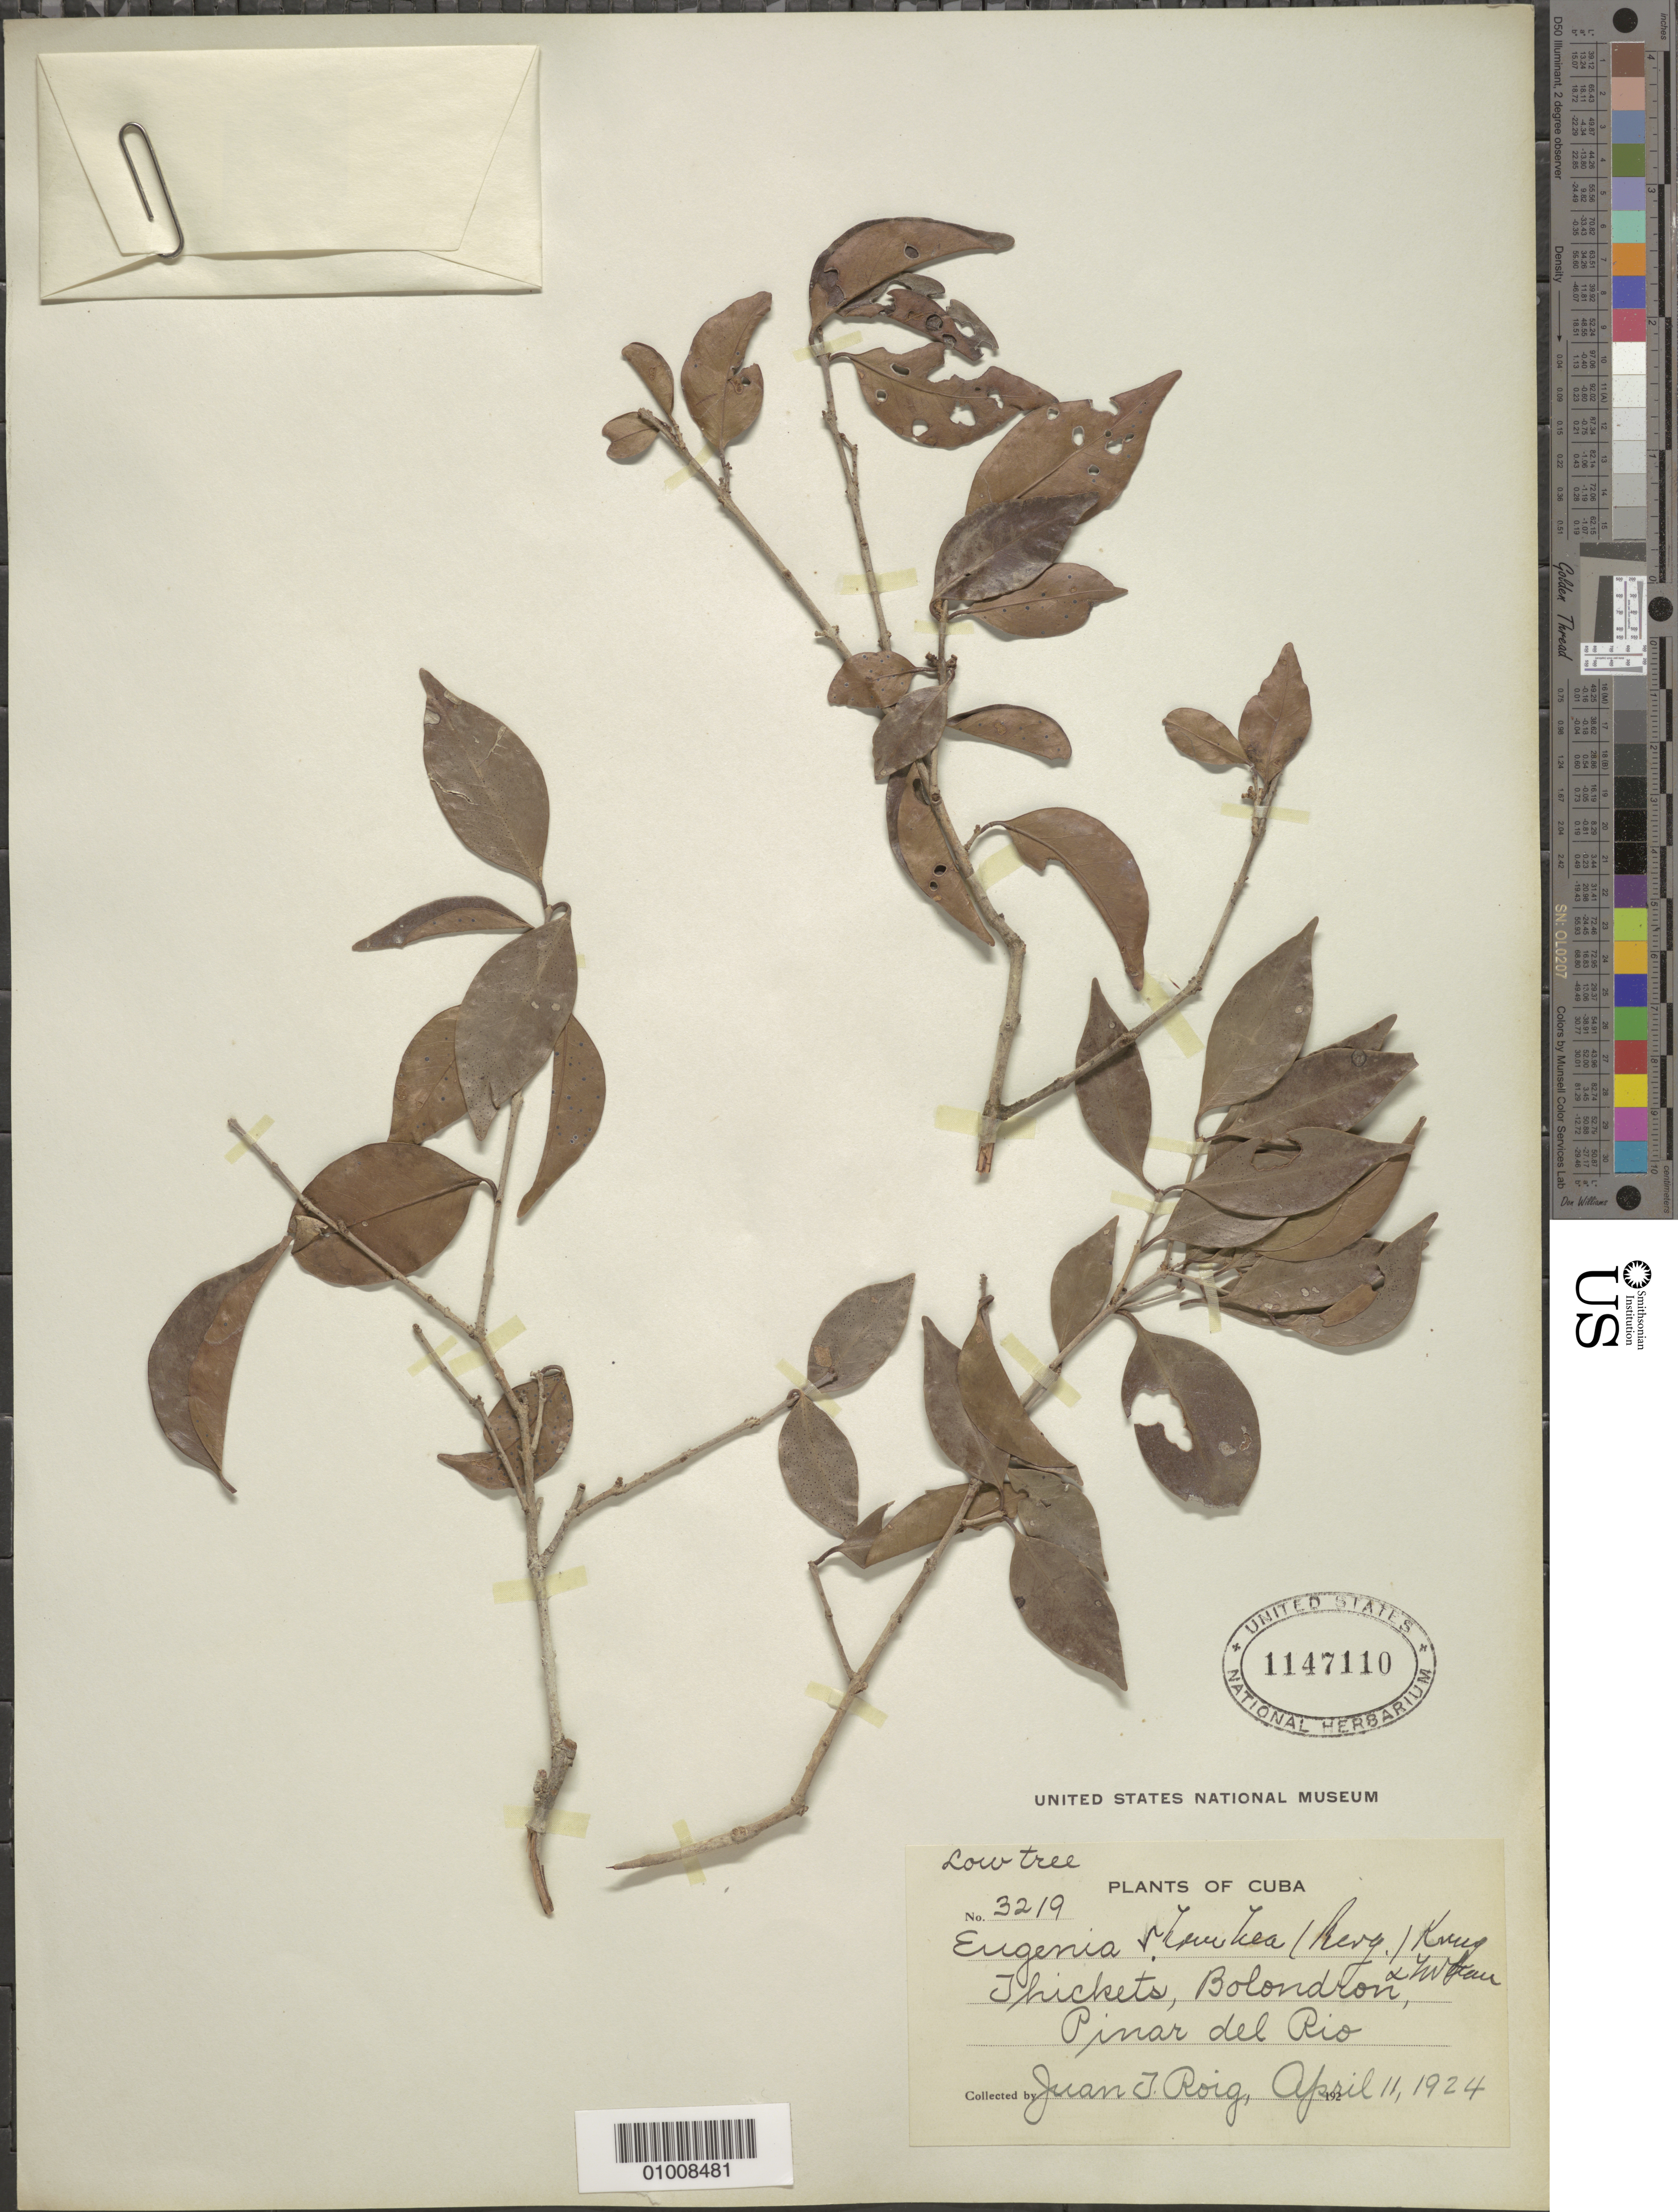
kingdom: Plantae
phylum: Tracheophyta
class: Magnoliopsida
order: Myrtales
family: Myrtaceae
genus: Eugenia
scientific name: Eugenia rhombea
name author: (O. Berg) Krug & Urb.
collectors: J. Roig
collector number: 32129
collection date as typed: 11 Apr 1924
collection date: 1924-04-11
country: Cuba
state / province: Pinar del Rio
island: Cuba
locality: Bolondron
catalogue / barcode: US 1147110